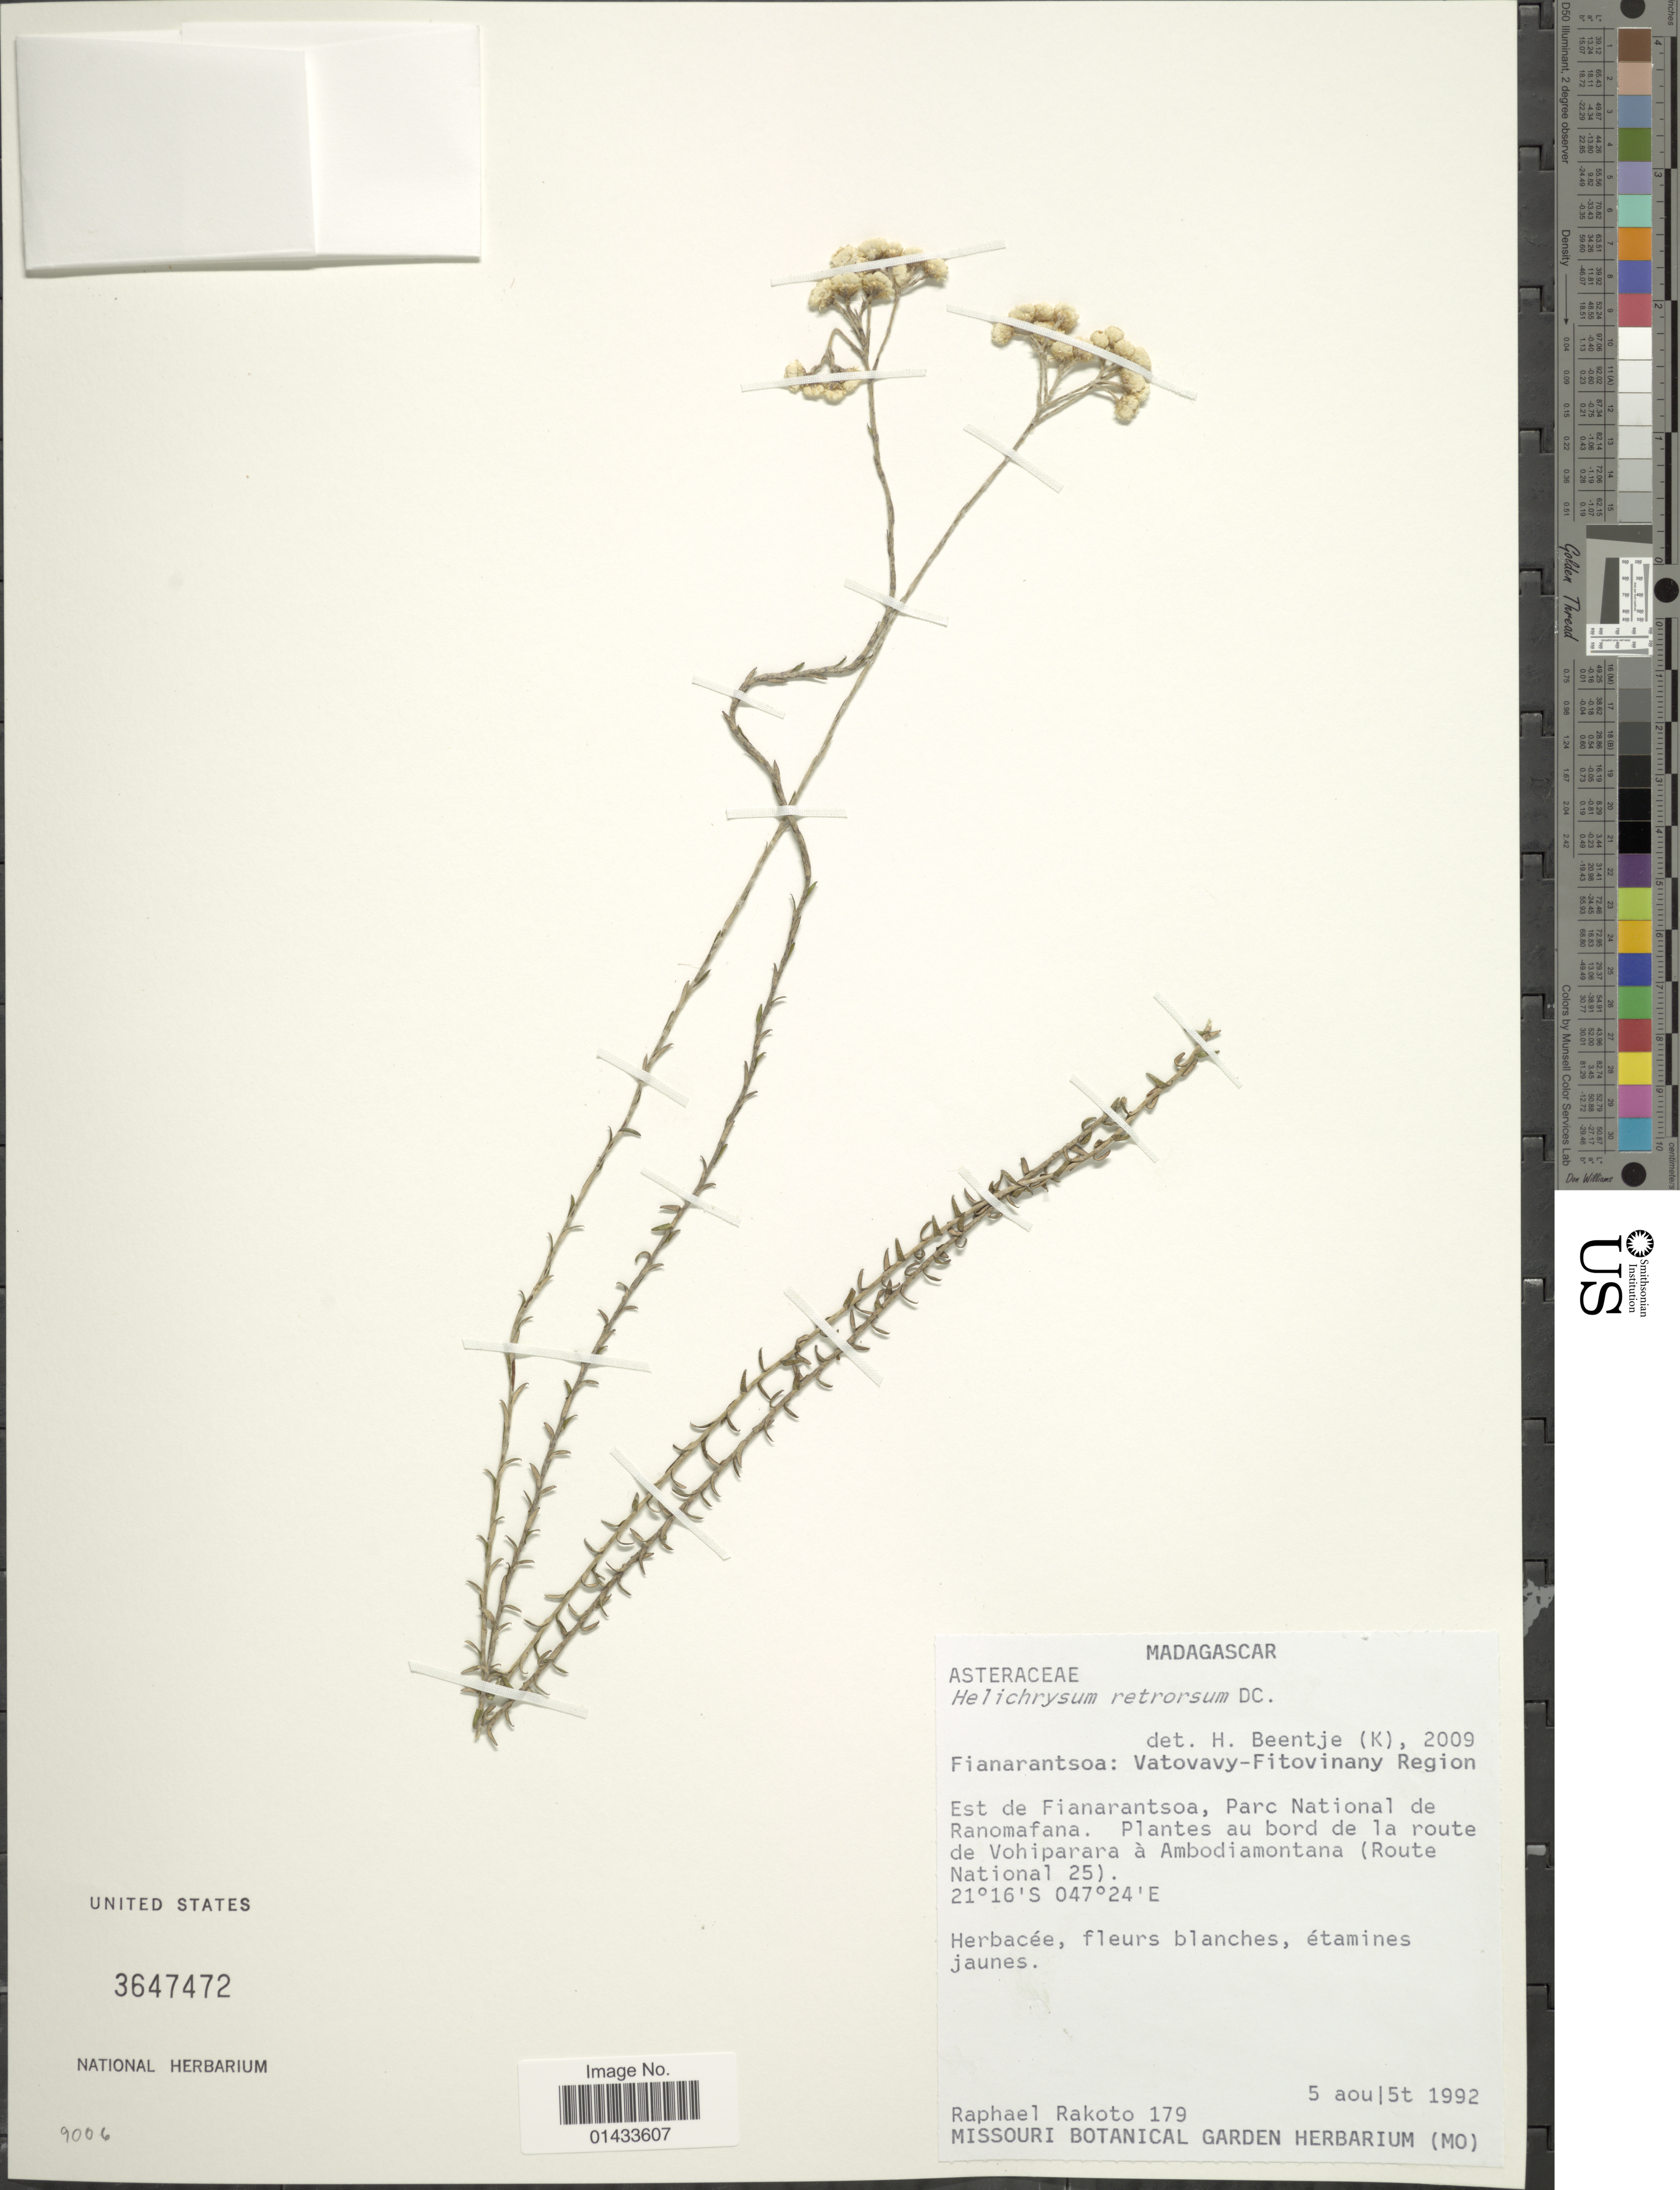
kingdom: Plantae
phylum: Tracheophyta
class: Magnoliopsida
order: Asterales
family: Asteraceae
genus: Helichrysum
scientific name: Helichrysum retrorsum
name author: DC.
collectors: R. Rakoto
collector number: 179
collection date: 1992-08-05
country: Madagascar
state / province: Vatovavy Fitovinany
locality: Fianarantsoa: Vatovavy-Fitovinany Region, Est de Fianarantsoa, Parc National de Ranomfana, Plantes au bord de la route de Vohiparara a Ambodiamontana (Route National 25)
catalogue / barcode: US 3647472